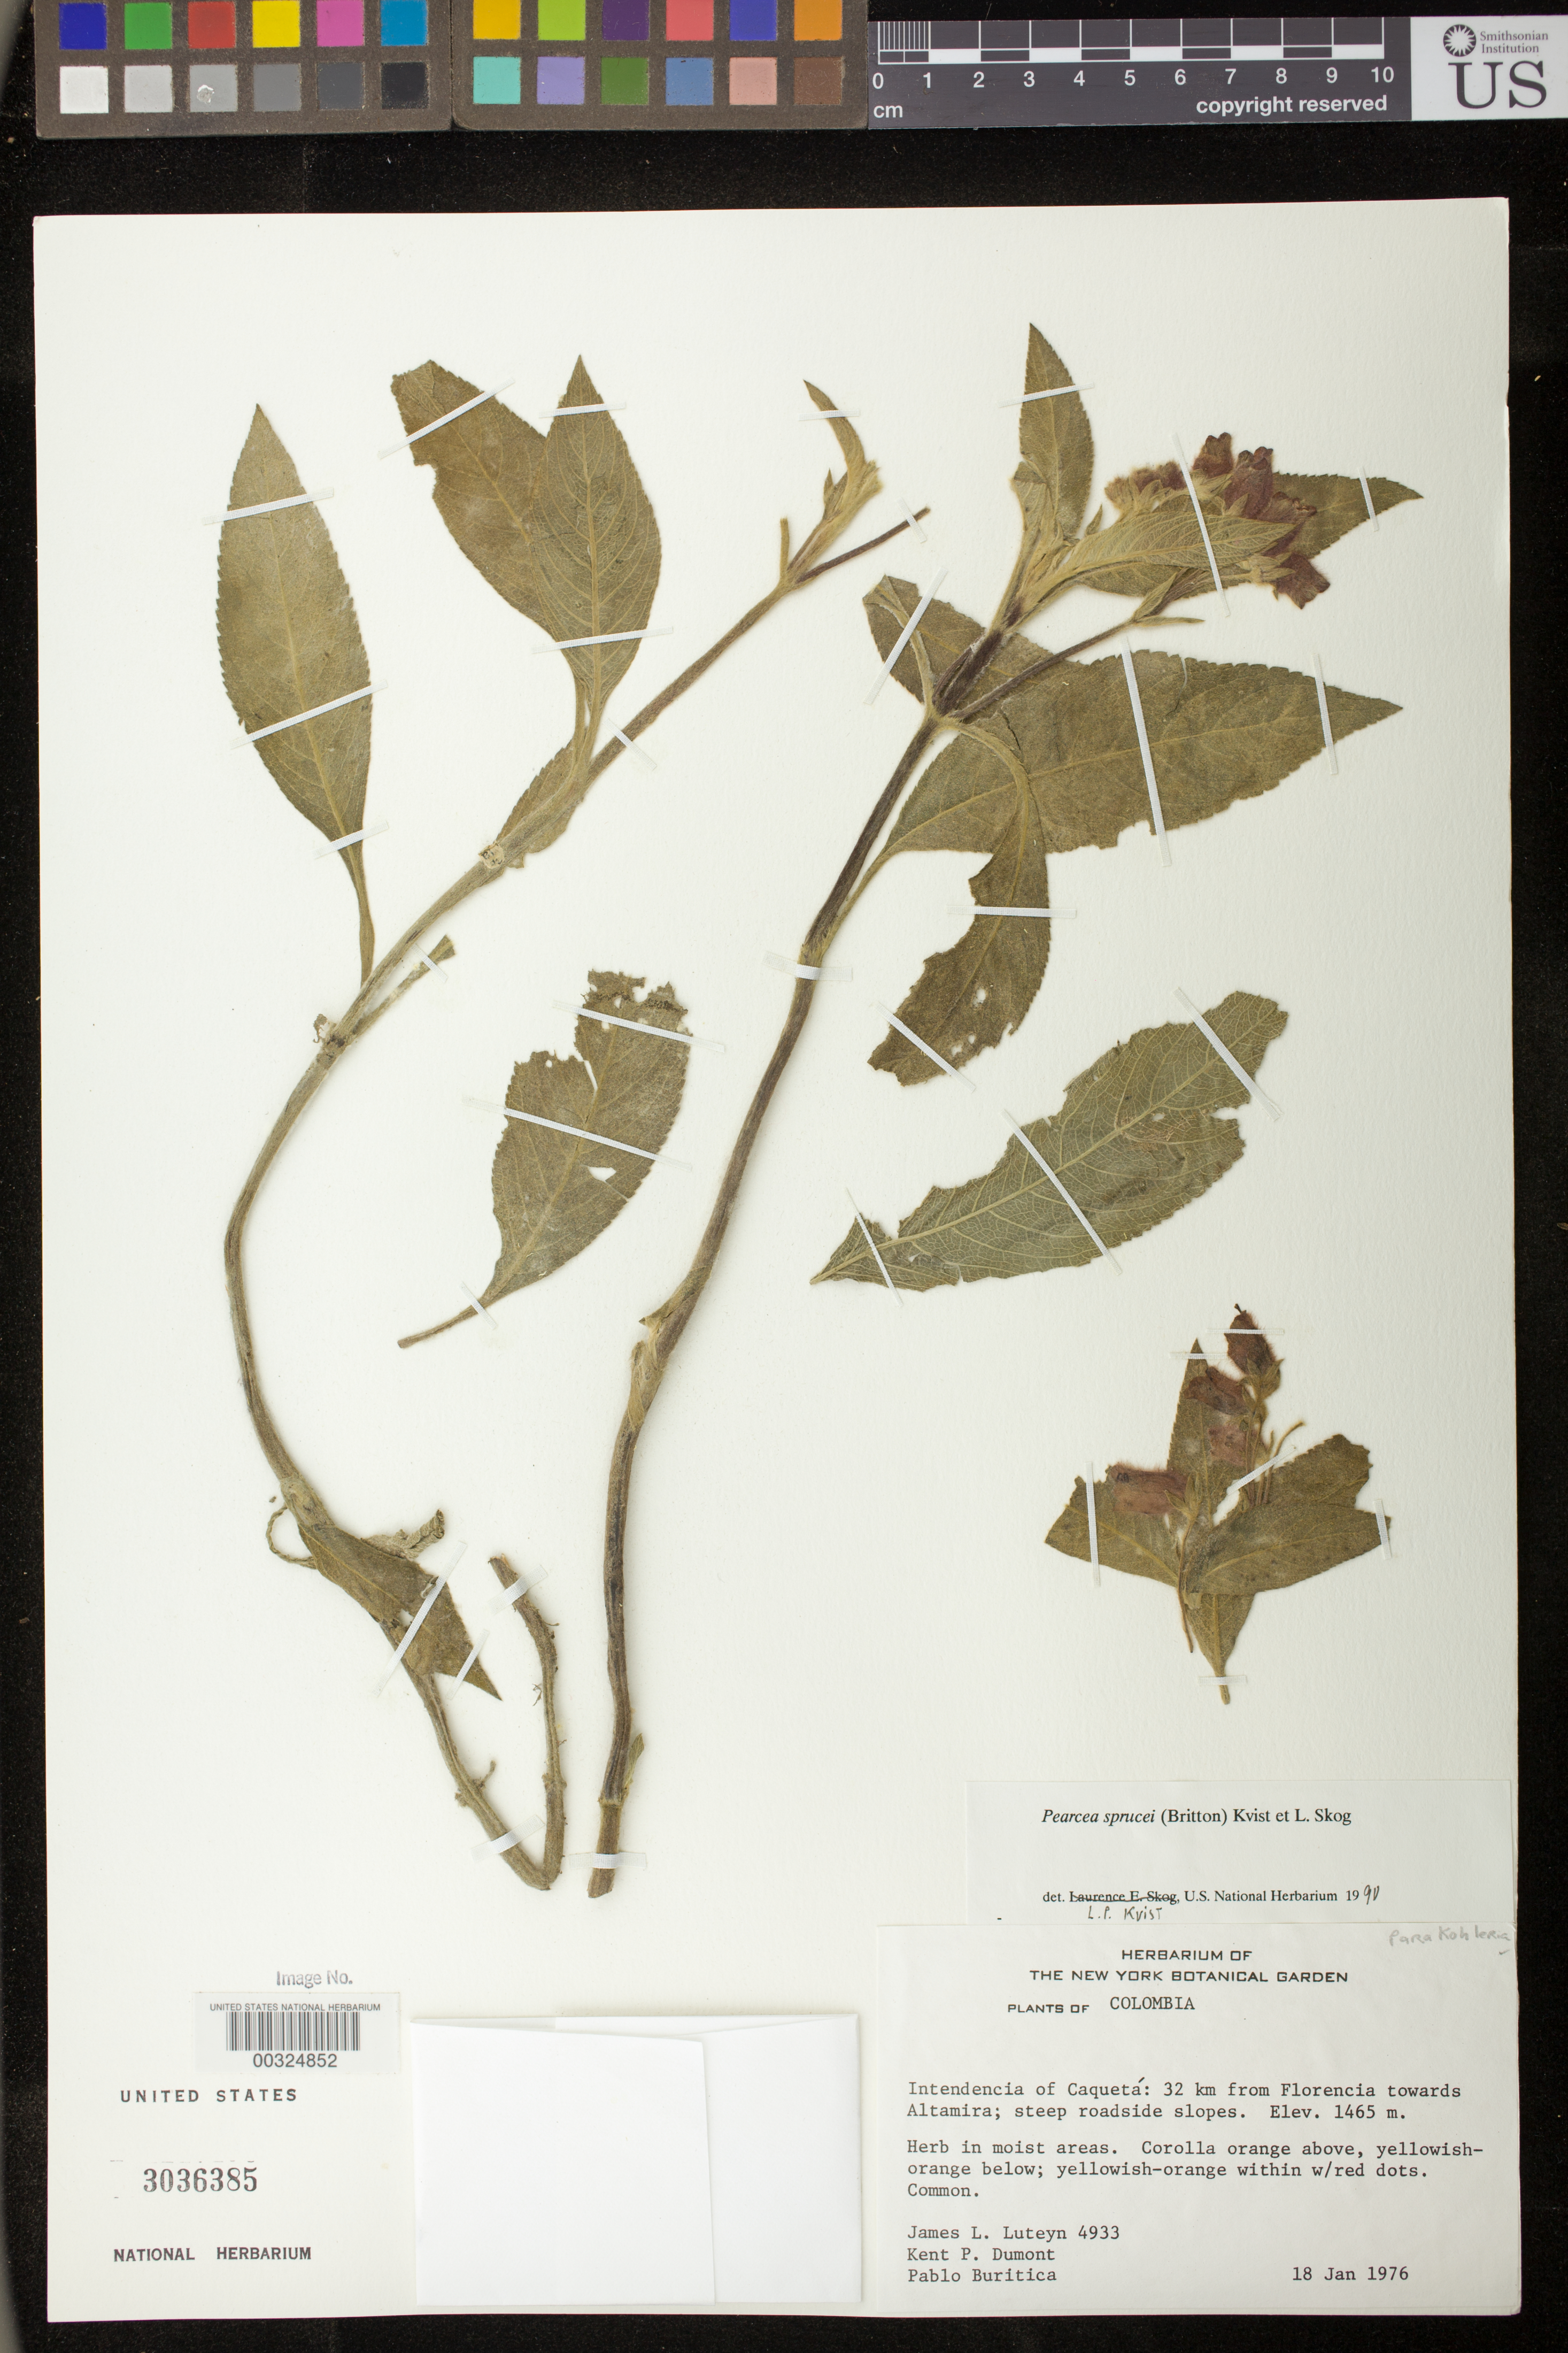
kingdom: Plantae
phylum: Tracheophyta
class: Magnoliopsida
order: Lamiales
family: Gesneriaceae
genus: Pearcea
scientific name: Pearcea sprucei var. sprucei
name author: (Britton ex Rusby) L.P. Kvist & L.E. Skog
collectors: J. L. Luteyn, K. P. Dumont & P. Buritica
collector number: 4933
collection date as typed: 18 Jan 1976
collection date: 1976-01-18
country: Colombia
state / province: Caquetá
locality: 32 km from Florencia towards Altamira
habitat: steep roadside slopes; in moist areas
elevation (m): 1465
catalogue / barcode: US 3036385